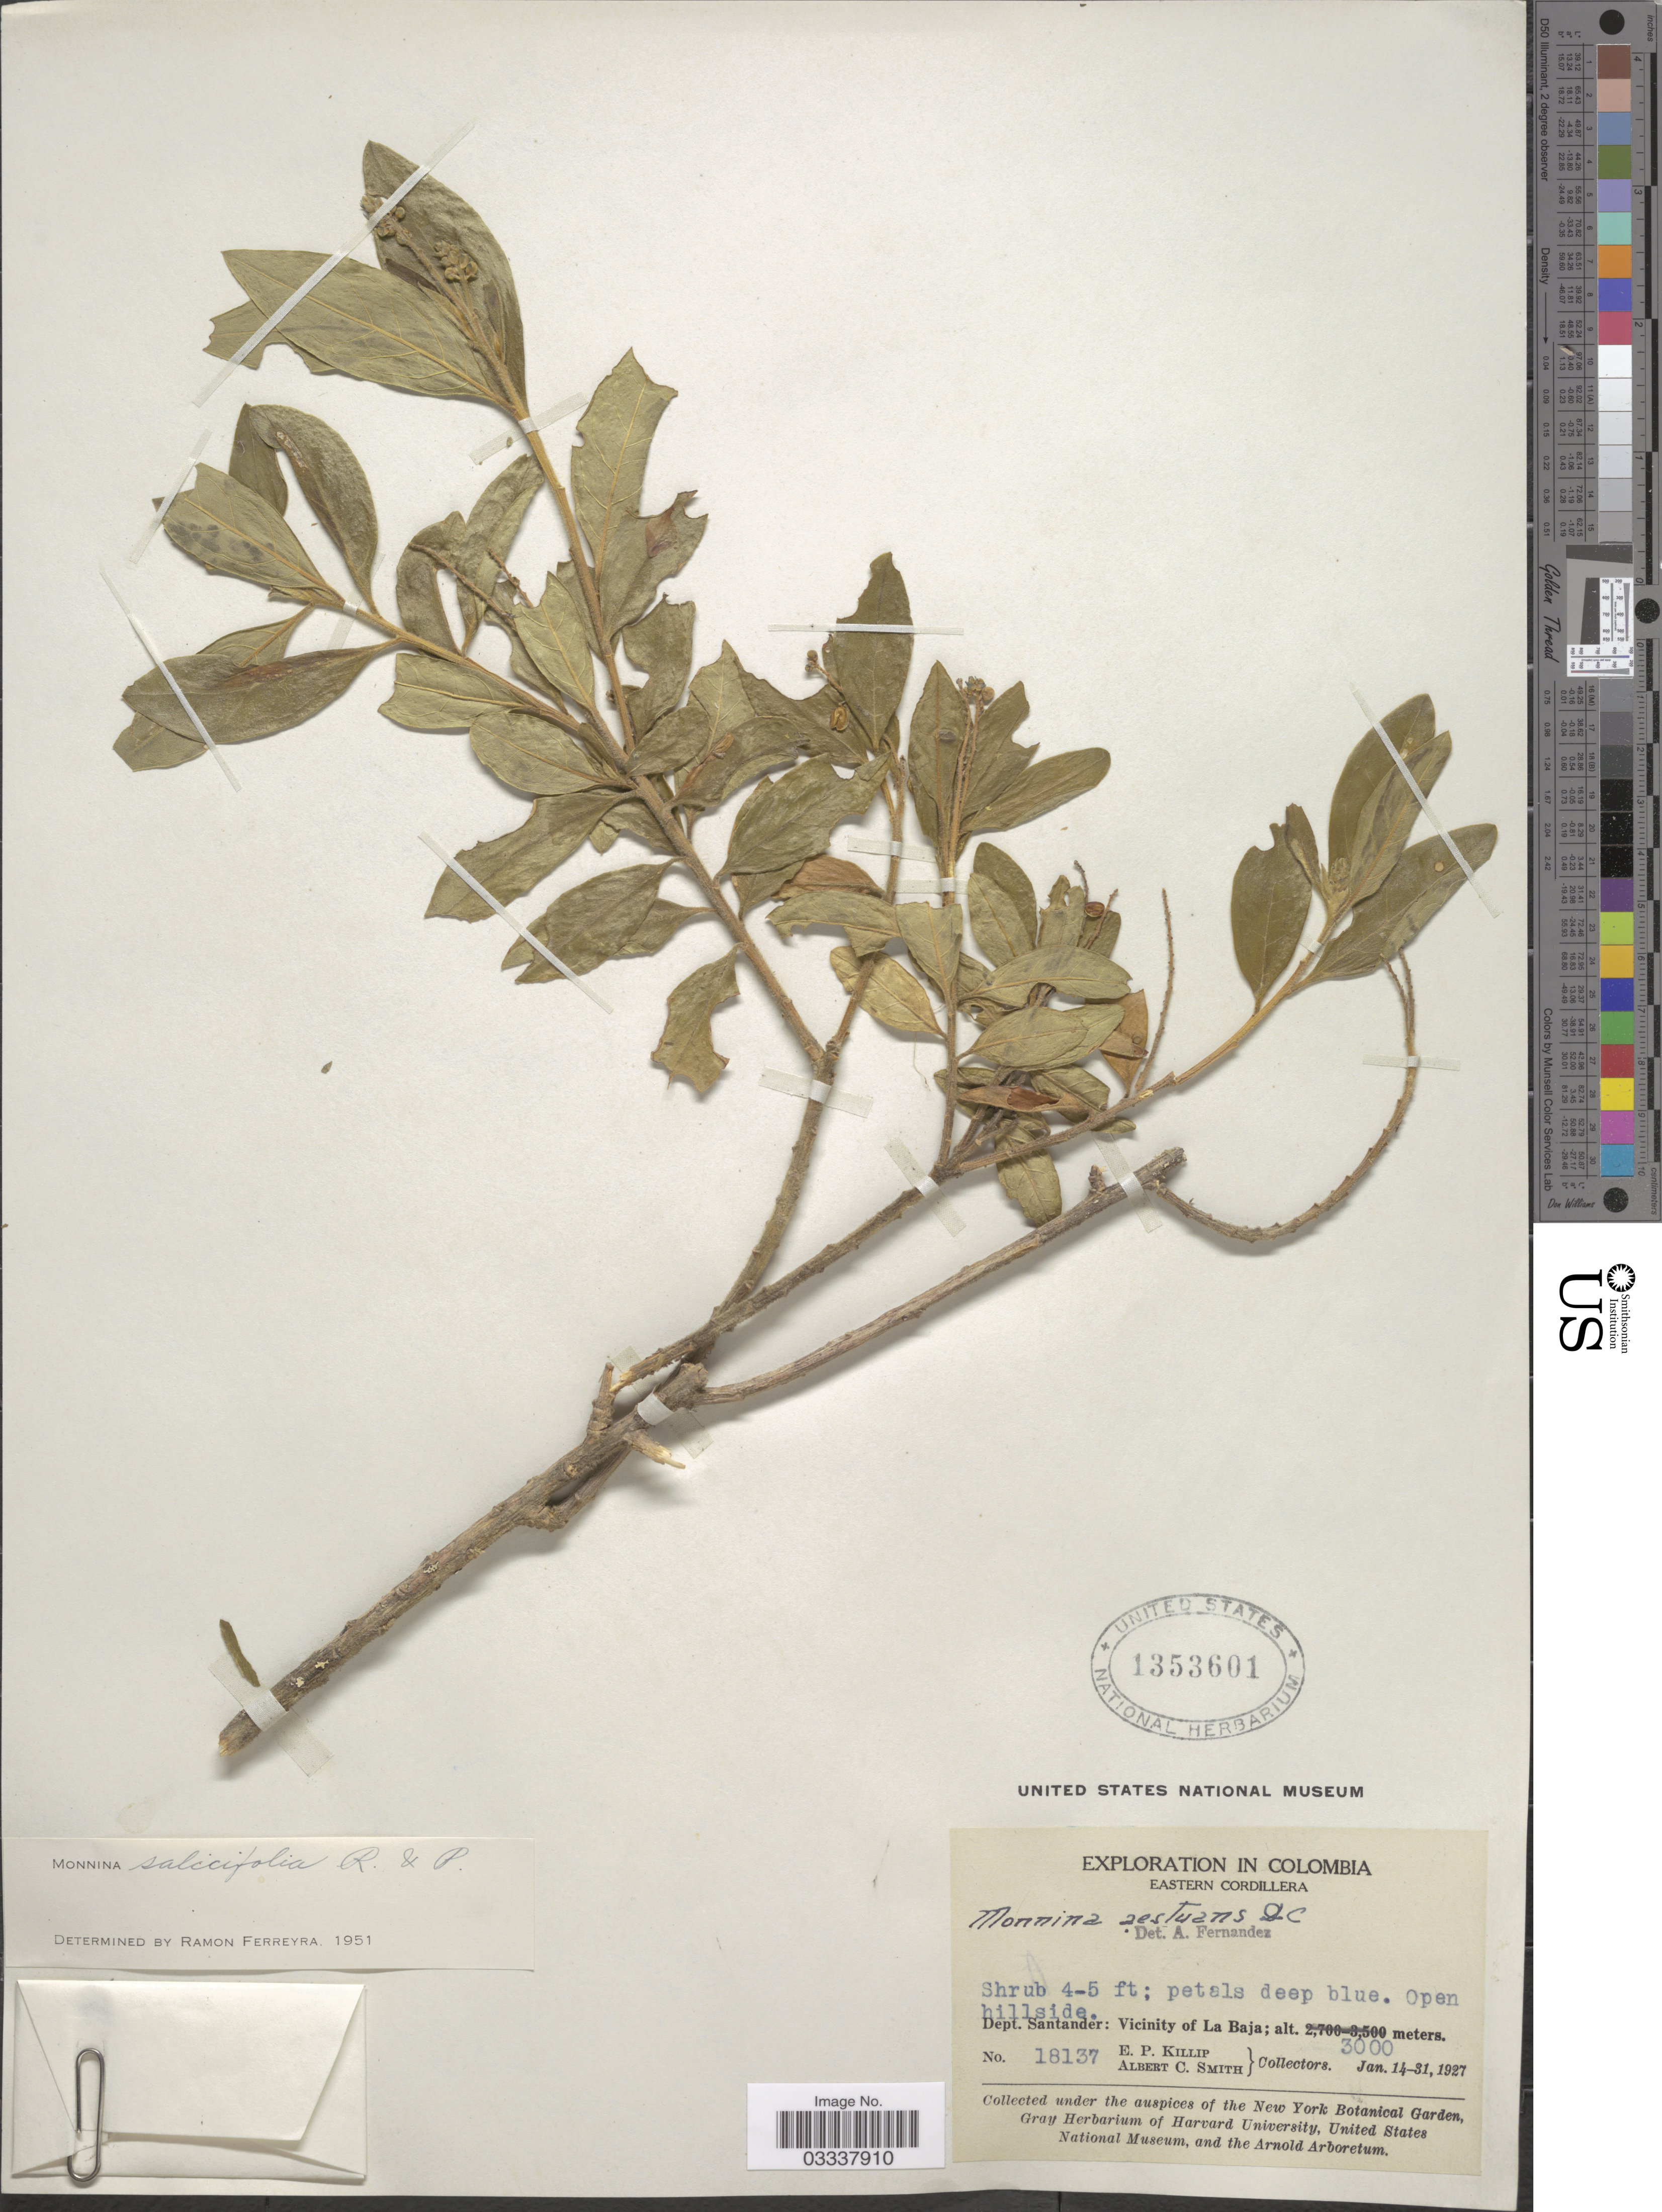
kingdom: Plantae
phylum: Tracheophyta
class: Magnoliopsida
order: Fabales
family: Polygalaceae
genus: Monnina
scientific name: Monnina salicifolia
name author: Ruiz & Pav.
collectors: E. P. Killip & A. C. Smith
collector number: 18137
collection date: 1927-01-14/1927-01-31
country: Colombia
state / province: Santander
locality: Eastern Cordillera, Dept. Santander: Vicinity of La Baja.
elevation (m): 3000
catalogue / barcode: US 1353601